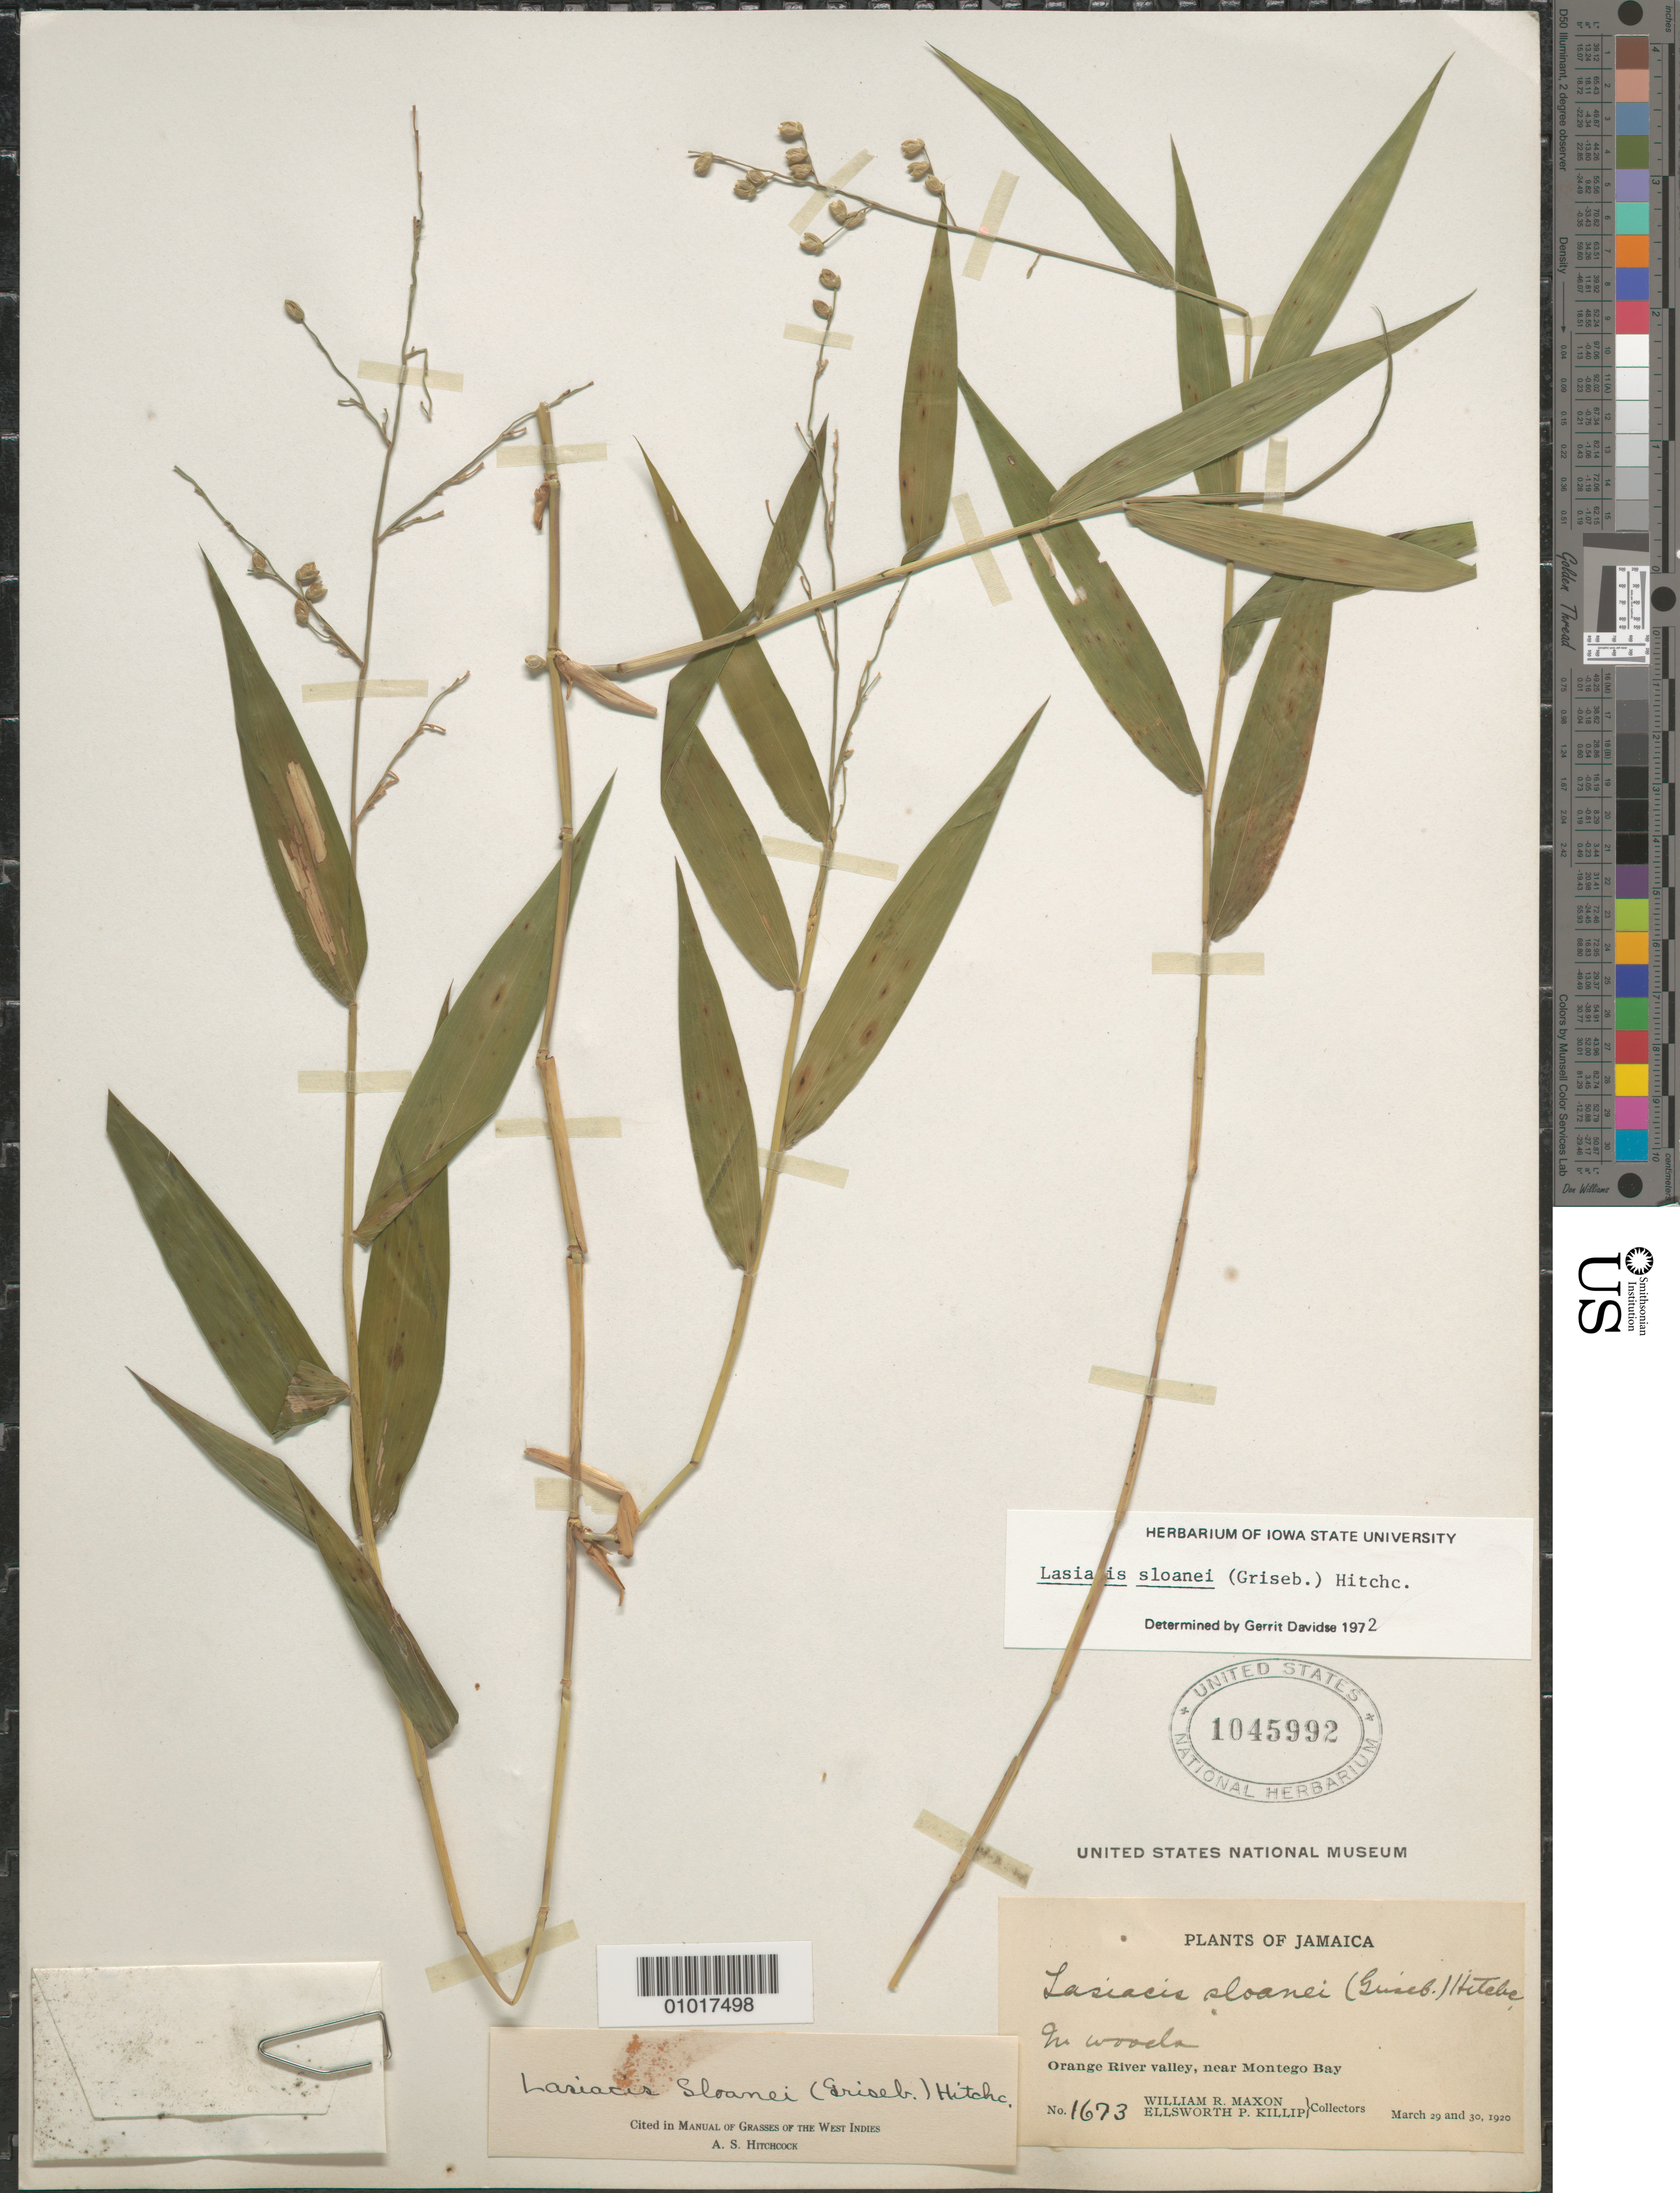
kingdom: Plantae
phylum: Tracheophyta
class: Liliopsida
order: Poales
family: Poaceae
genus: Lasiacis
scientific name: Lasiacis sloanei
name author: (Griseb.) Hitchc.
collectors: W. R. Maxon & E. P. Killip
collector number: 1673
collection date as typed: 29 Mar 1920 and 30 Mar 1920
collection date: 1920-03-29,1920-03-30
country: Jamaica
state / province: Saint James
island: Jamaica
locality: Orange River valley, near Monego Bay, in woods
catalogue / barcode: US 1045992